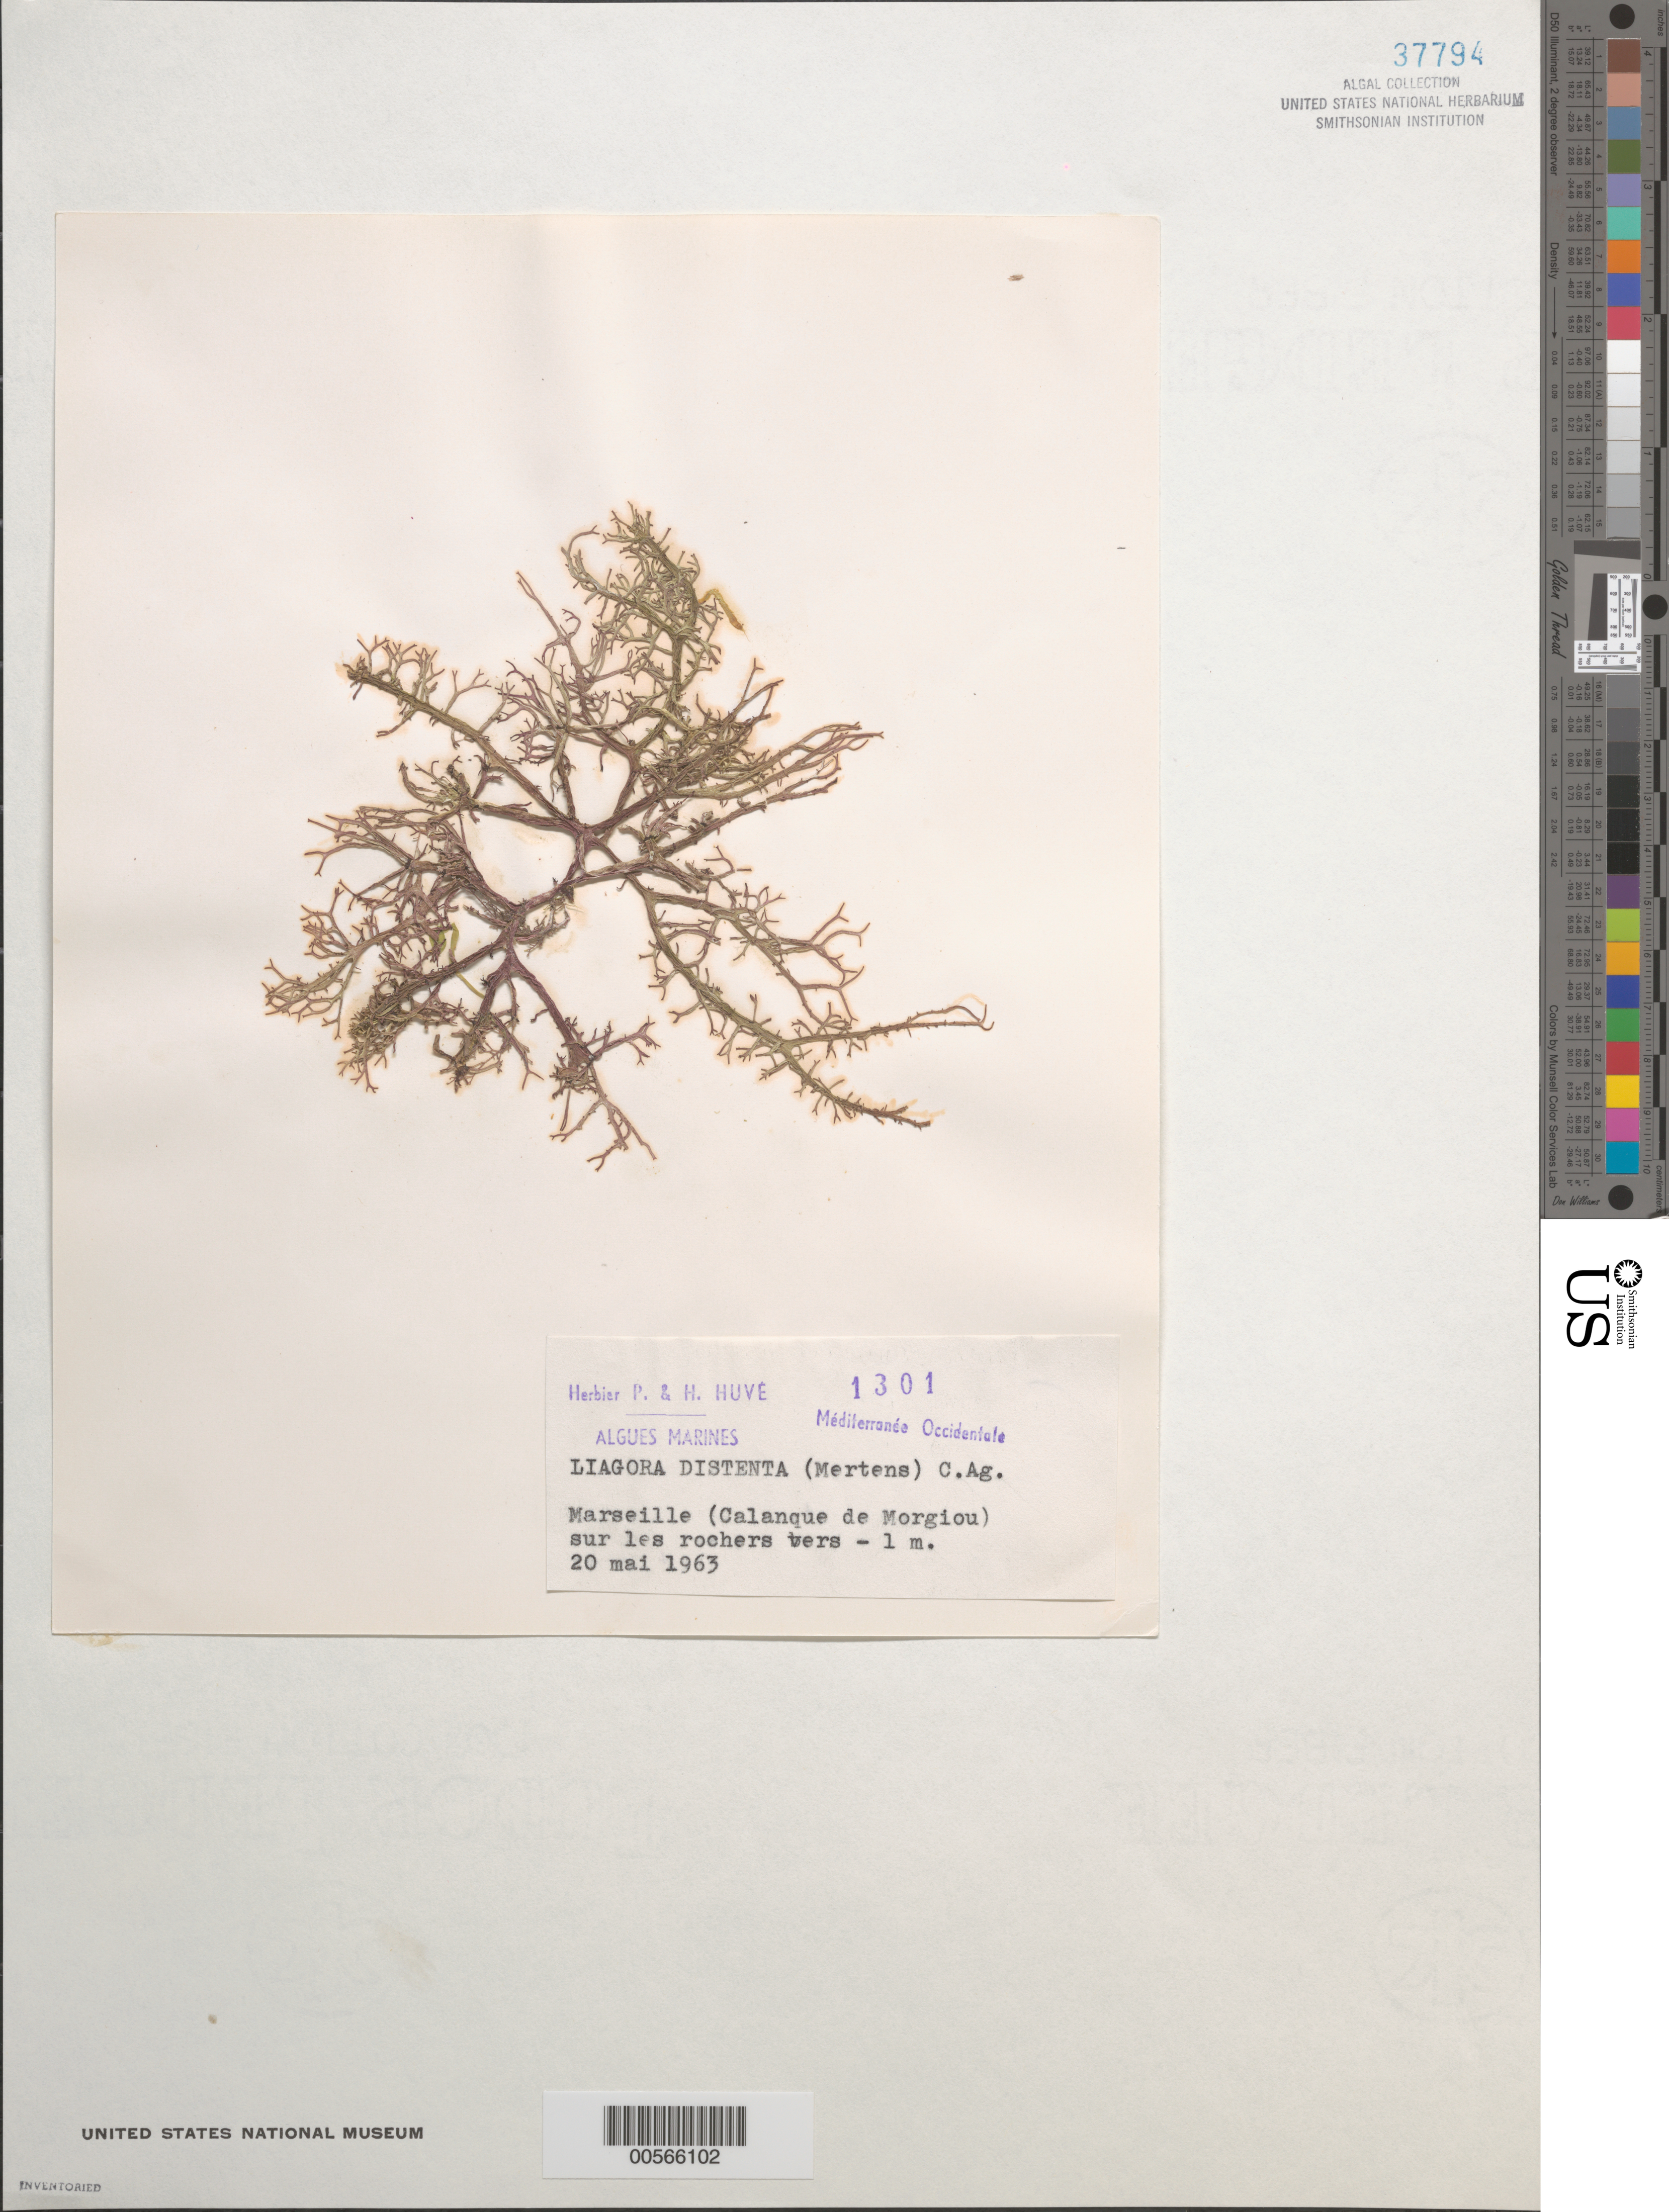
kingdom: Plantae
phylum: Rhodophyta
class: Florideophyceae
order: Nemaliales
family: Liagoraceae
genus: Liagora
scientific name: Liagora distenta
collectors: P. Huve & H. Huve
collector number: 1301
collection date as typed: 20 May 1963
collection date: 1963-05-20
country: France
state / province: Provence-Alpes-Côte d'Azur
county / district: Bouches-du-Rhône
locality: Calanque de Morgiou, Marseille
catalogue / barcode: US 37794